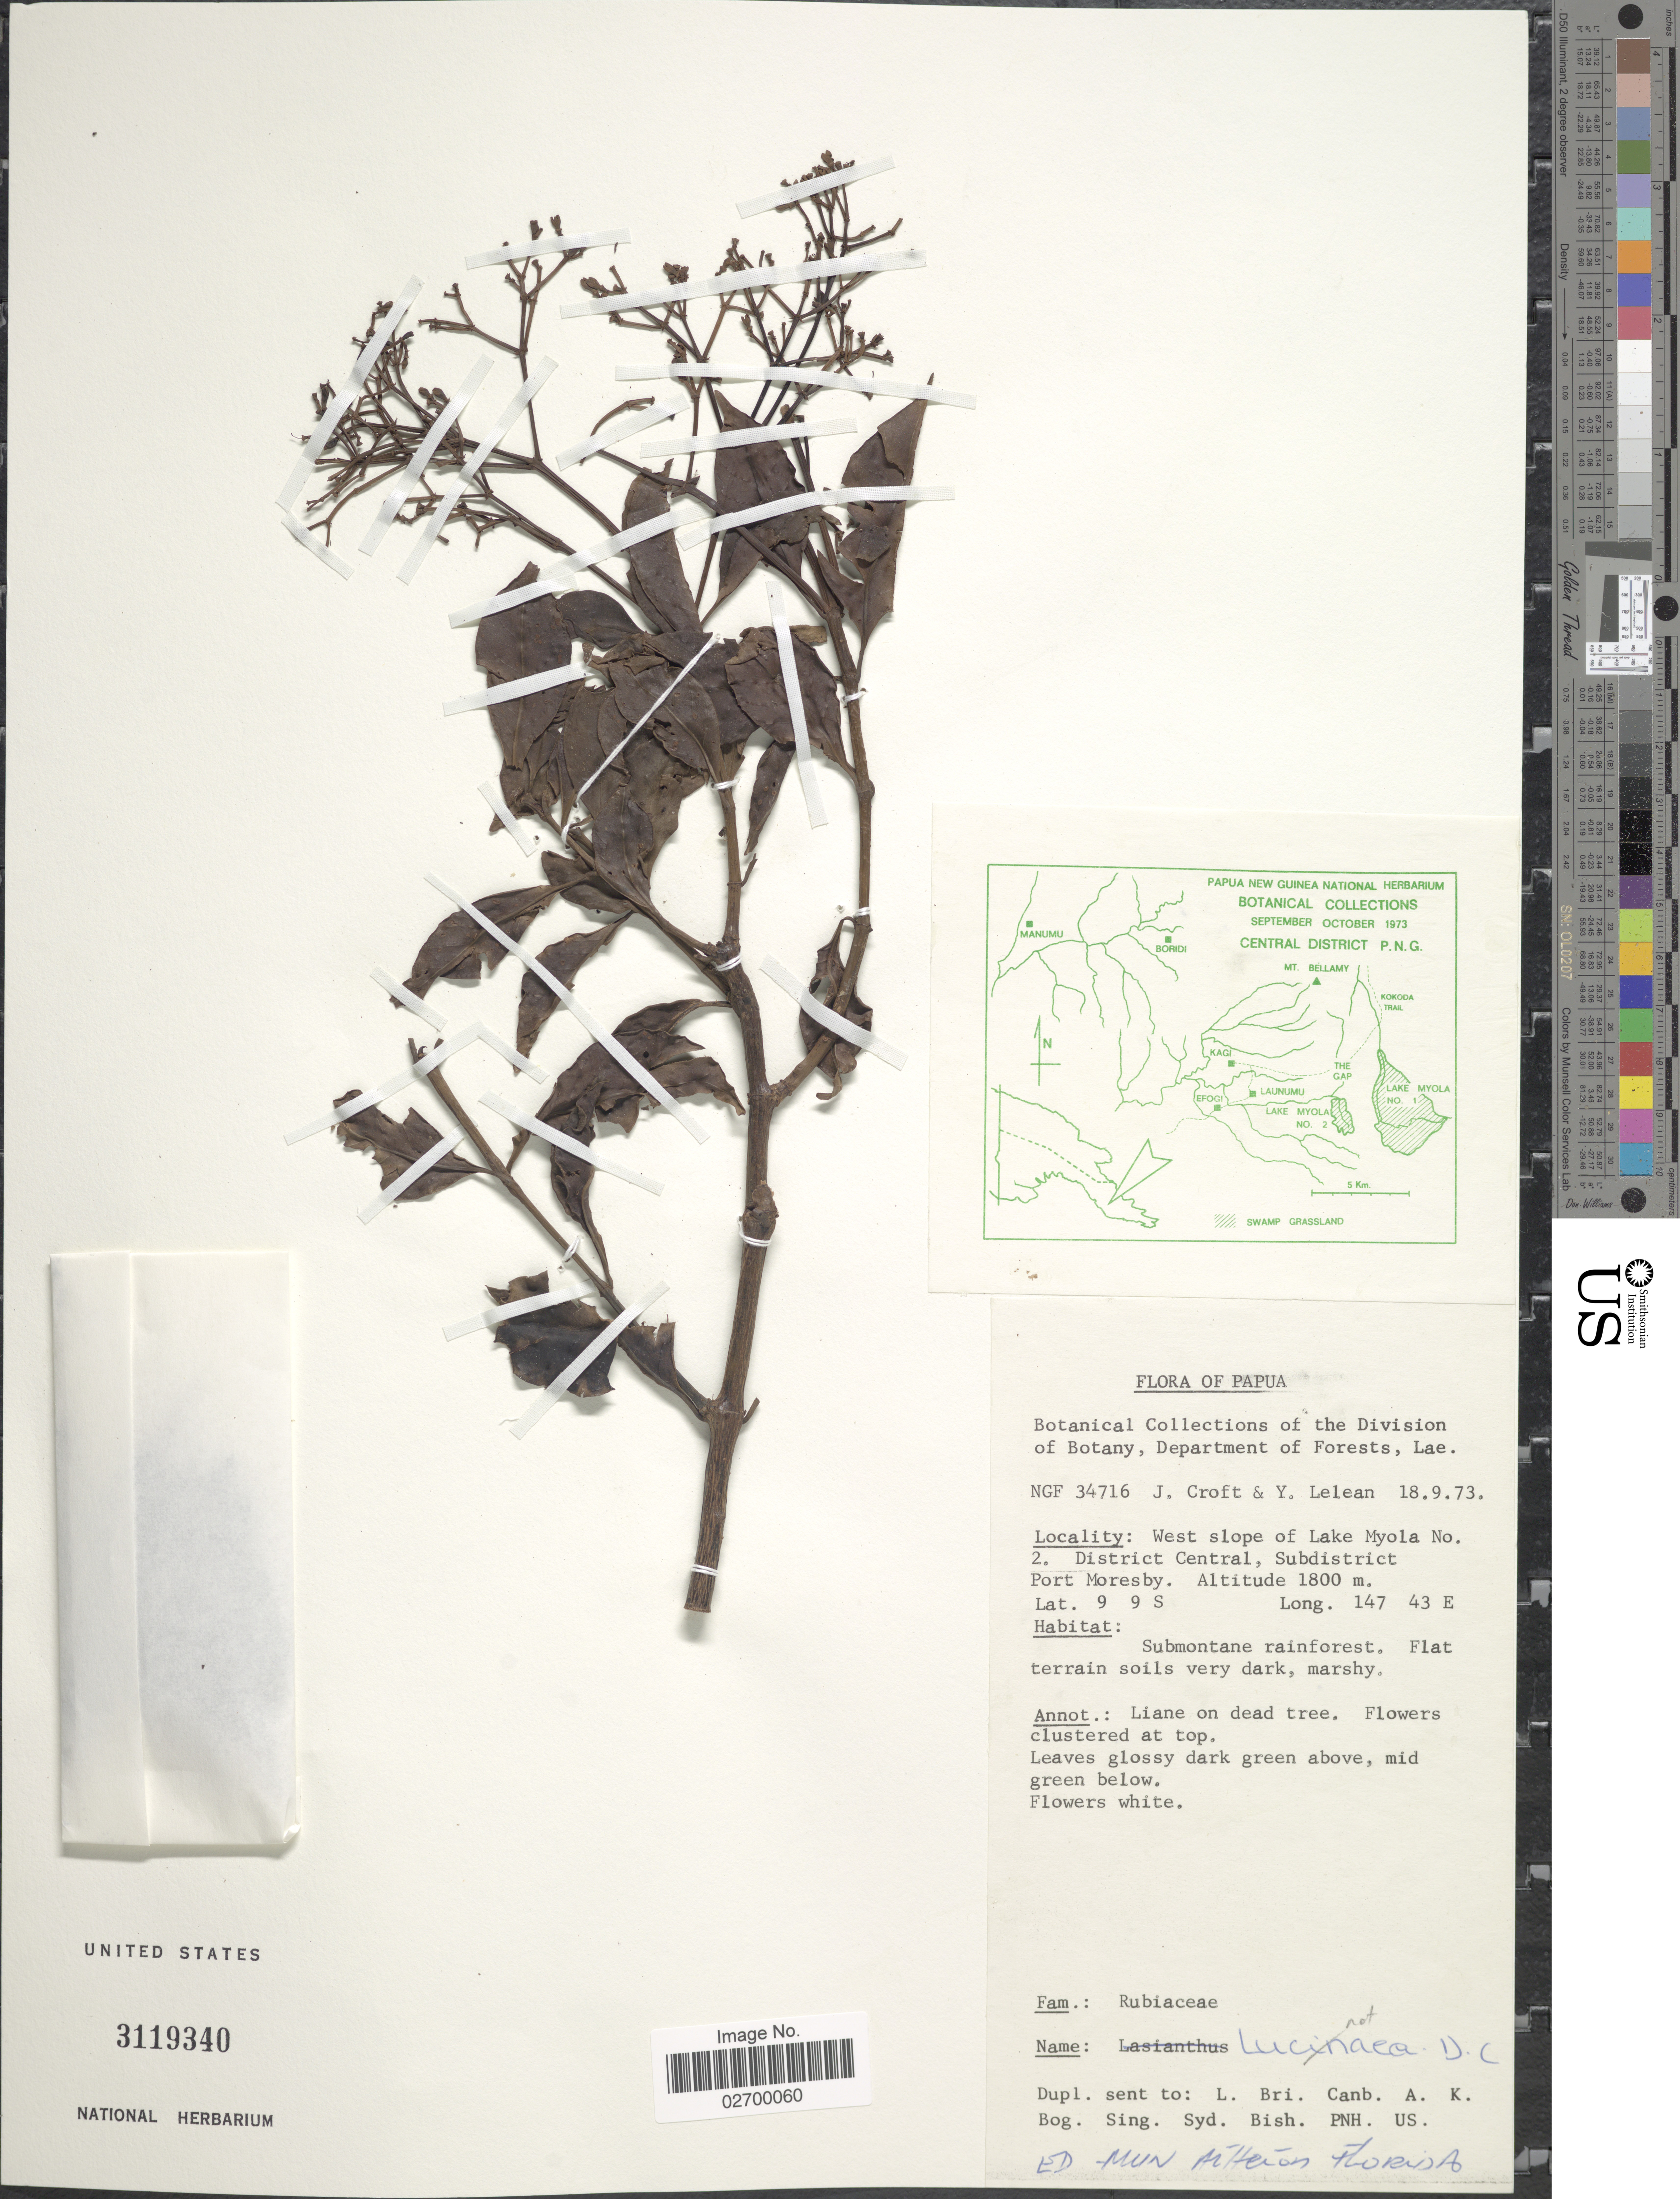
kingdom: Plantae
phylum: Tracheophyta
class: Magnoliopsida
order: Gentianales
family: Rubiaceae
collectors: J. Croft & Y. Lelean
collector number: NGF 34716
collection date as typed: Transcribed d/m/y: 18/9/73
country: Papua New Guinea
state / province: Central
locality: New Guinea. West slope of Lake Myolo No. 2. Subdistrict Port Moresby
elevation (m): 1800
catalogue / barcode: US 3119340